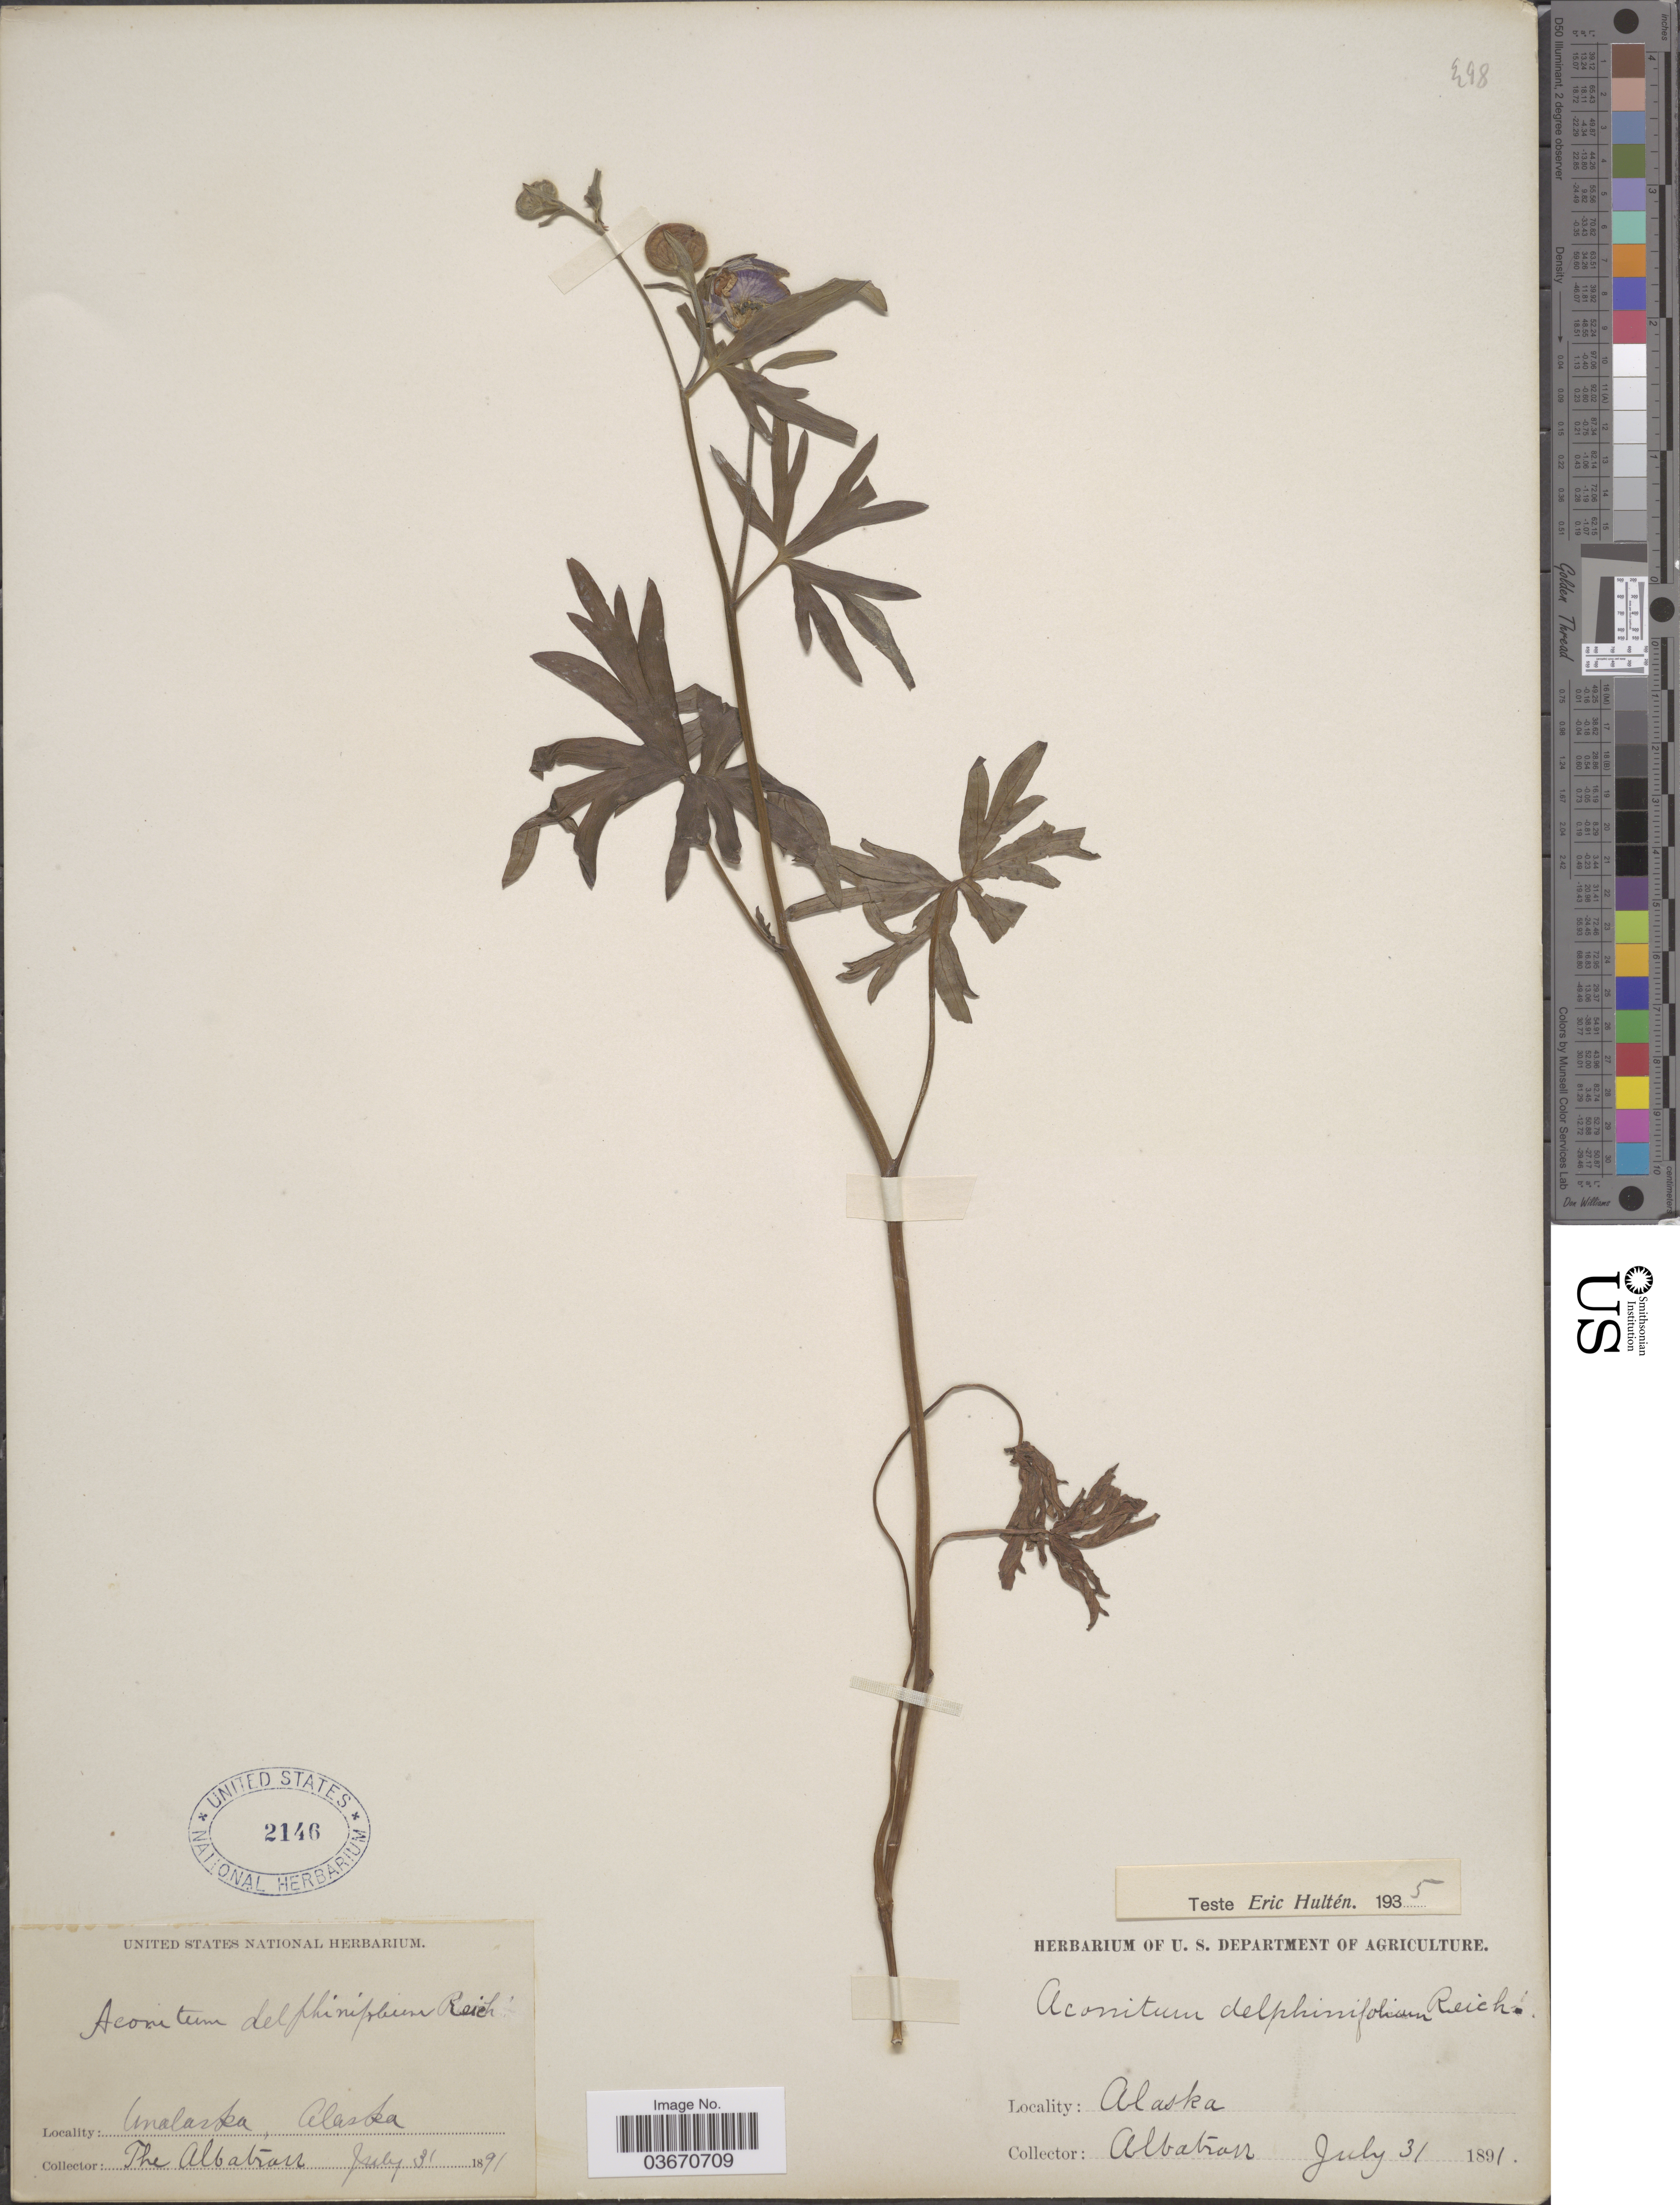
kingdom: Plantae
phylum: Tracheophyta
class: Magnoliopsida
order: Ranunculales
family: Ranunculaceae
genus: Aconitum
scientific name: Aconitum delphinifolium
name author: DC.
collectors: "The Albatross"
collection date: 1891-07-31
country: United States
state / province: Alaska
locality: Unalaska.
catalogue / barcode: US 2146